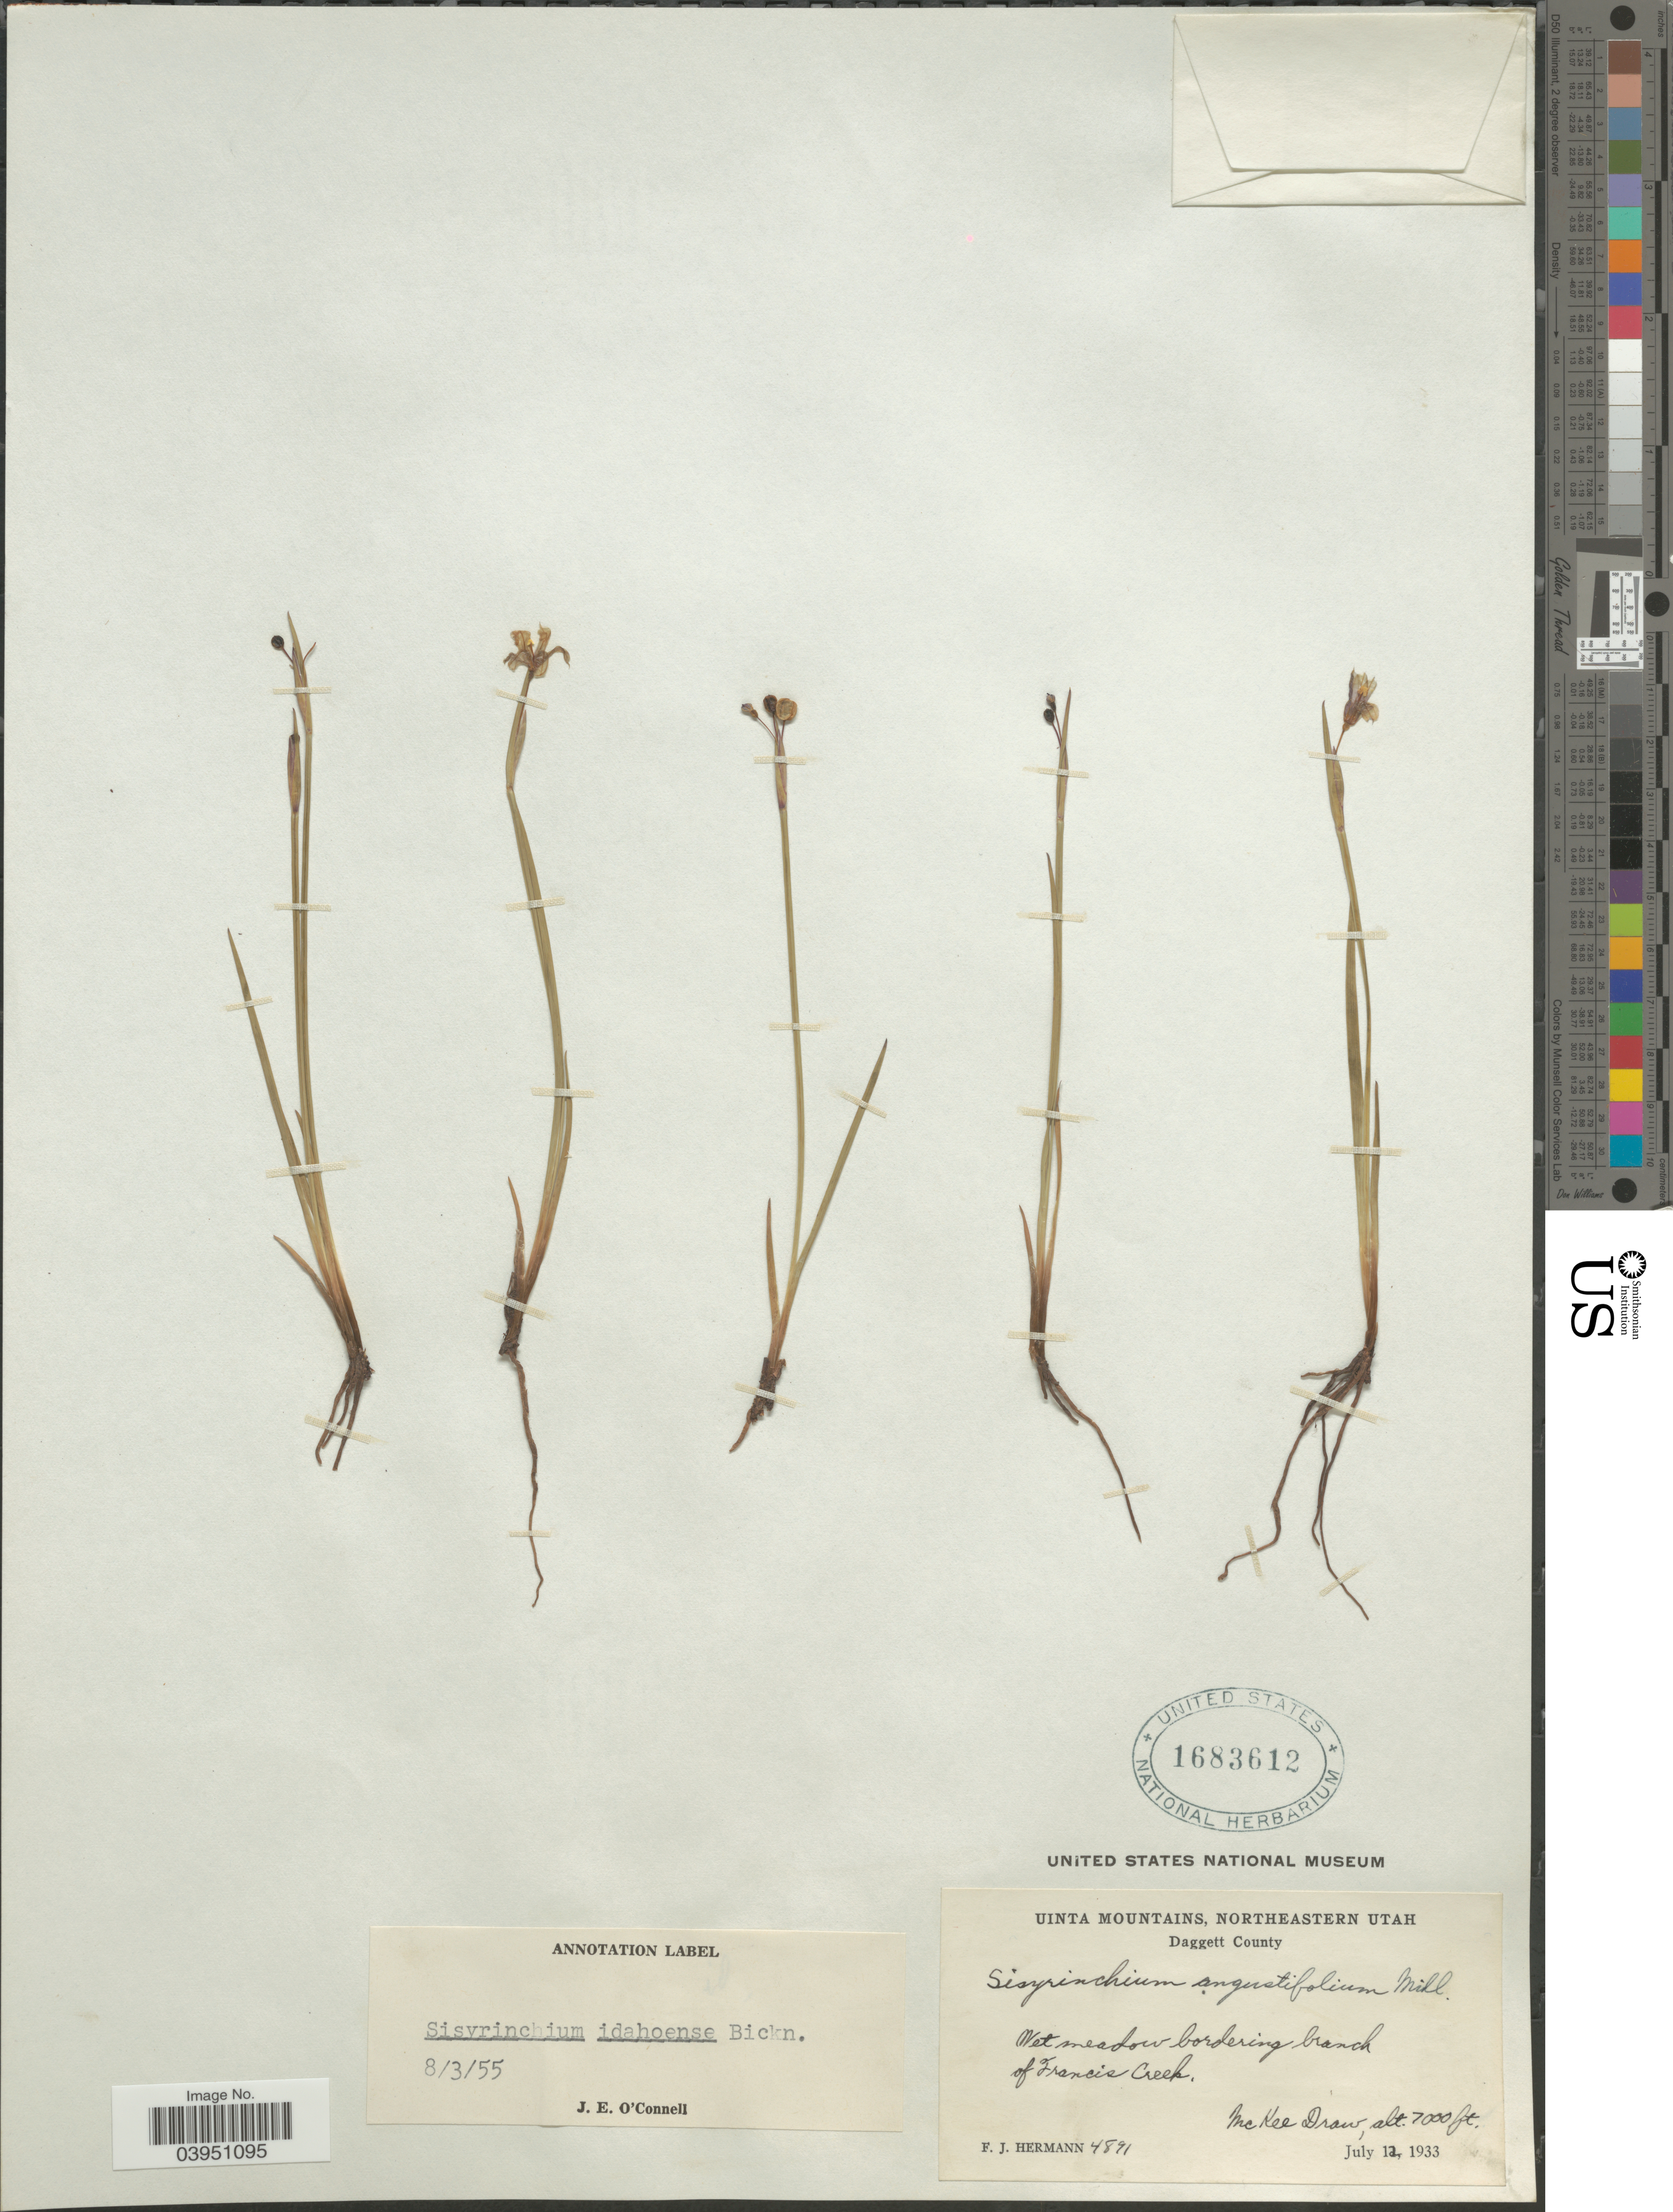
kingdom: Plantae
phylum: Tracheophyta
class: Liliopsida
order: Asparagales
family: Iridaceae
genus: Sisyrinchium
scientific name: Sisyrinchium idahoense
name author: E.P. Bicknell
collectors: F. J. Hermann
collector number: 4891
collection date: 1933-07-12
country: United States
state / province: Utah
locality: Uinta Mountains, Northeastern Utah. Daggett County. Wet meadow bordering branch of Francis Creek. McKee Draw.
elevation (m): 2134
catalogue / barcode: US 1683612